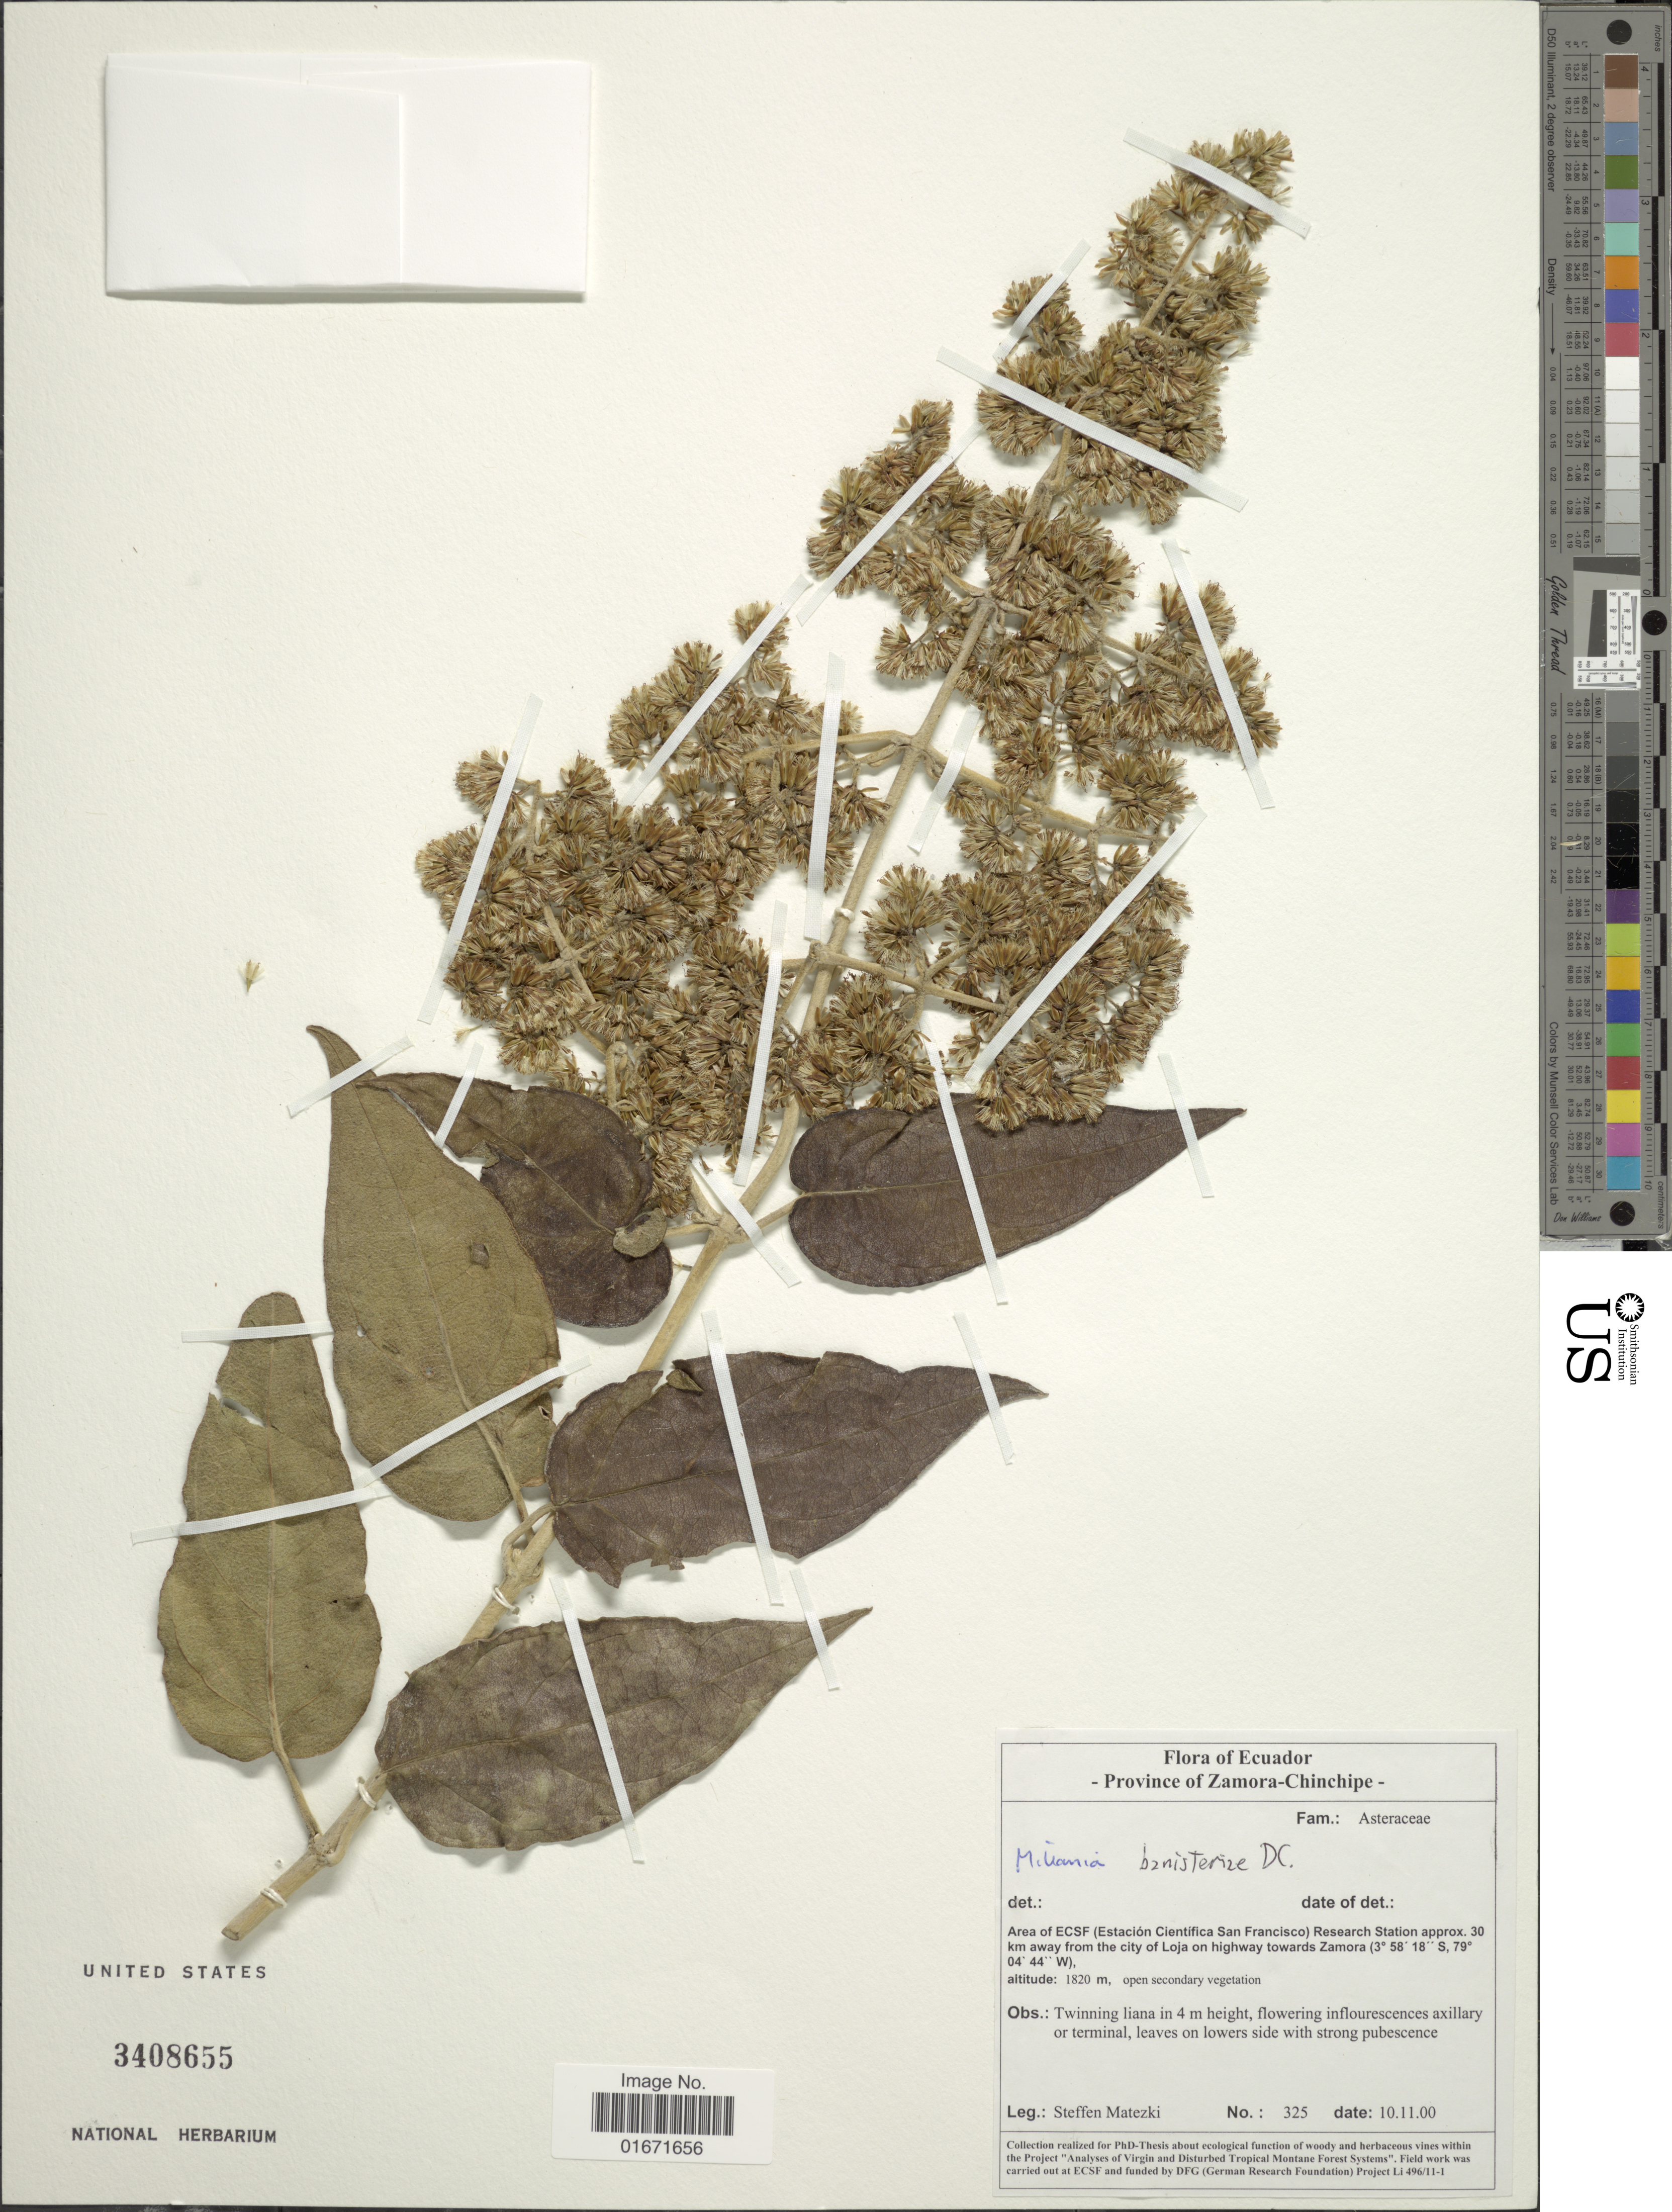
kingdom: Plantae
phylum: Tracheophyta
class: Magnoliopsida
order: Asterales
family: Asteraceae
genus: Mikania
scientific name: Mikania banisteriae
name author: DC.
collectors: S. Matezki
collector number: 325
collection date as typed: Transcribed d/m/y: 10/11/0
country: Ecuador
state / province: Zamora-Chinchipe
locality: Province of Zamora-Chinchipe. Area of ECSF (Estación Cientifica San Francisc) Research Station approx. 30 km away from the city of Loja on highway towards Zamora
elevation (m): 1820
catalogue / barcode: US 3408655